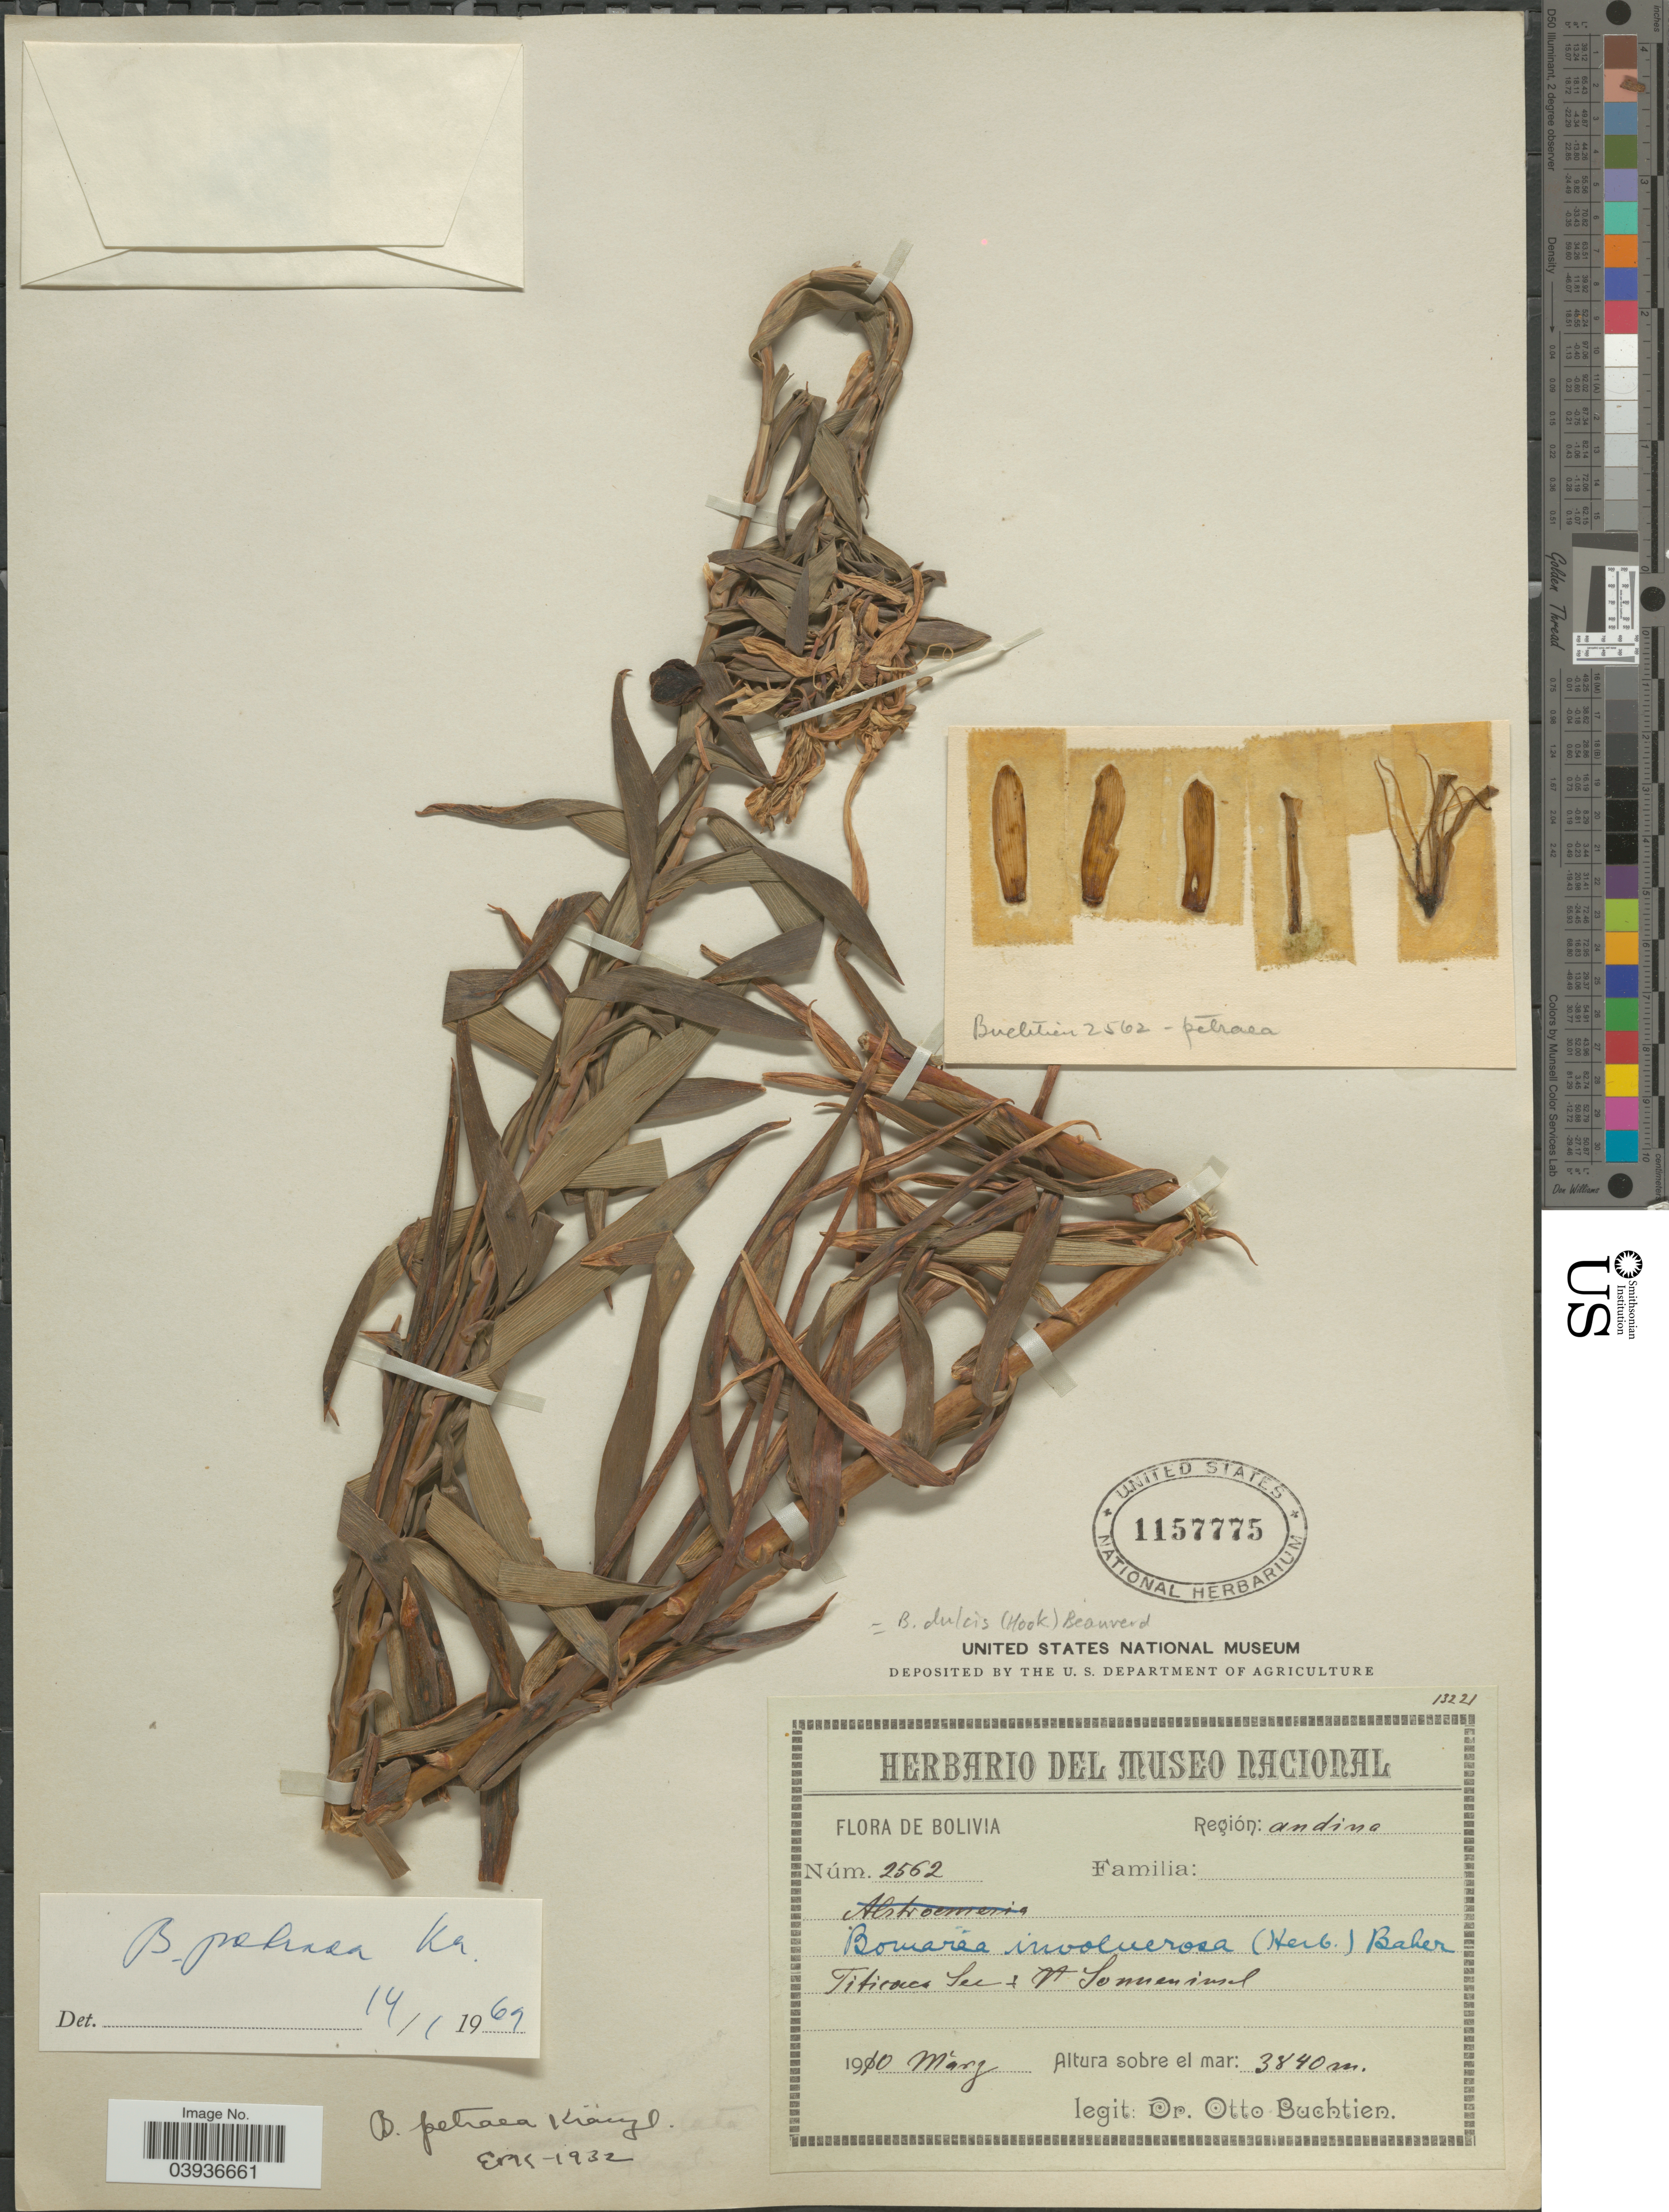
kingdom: Plantae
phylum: Tracheophyta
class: Liliopsida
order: Liliales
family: Alstroemeriaceae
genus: Bomarea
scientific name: Bomarea dulcis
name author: (Hook.) Beauverd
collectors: O. Buchtien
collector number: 2562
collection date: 1910-03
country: Bolivia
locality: Región: Andina. Titicaca See: N Sonneninsel.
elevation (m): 3840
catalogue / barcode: US 1157775